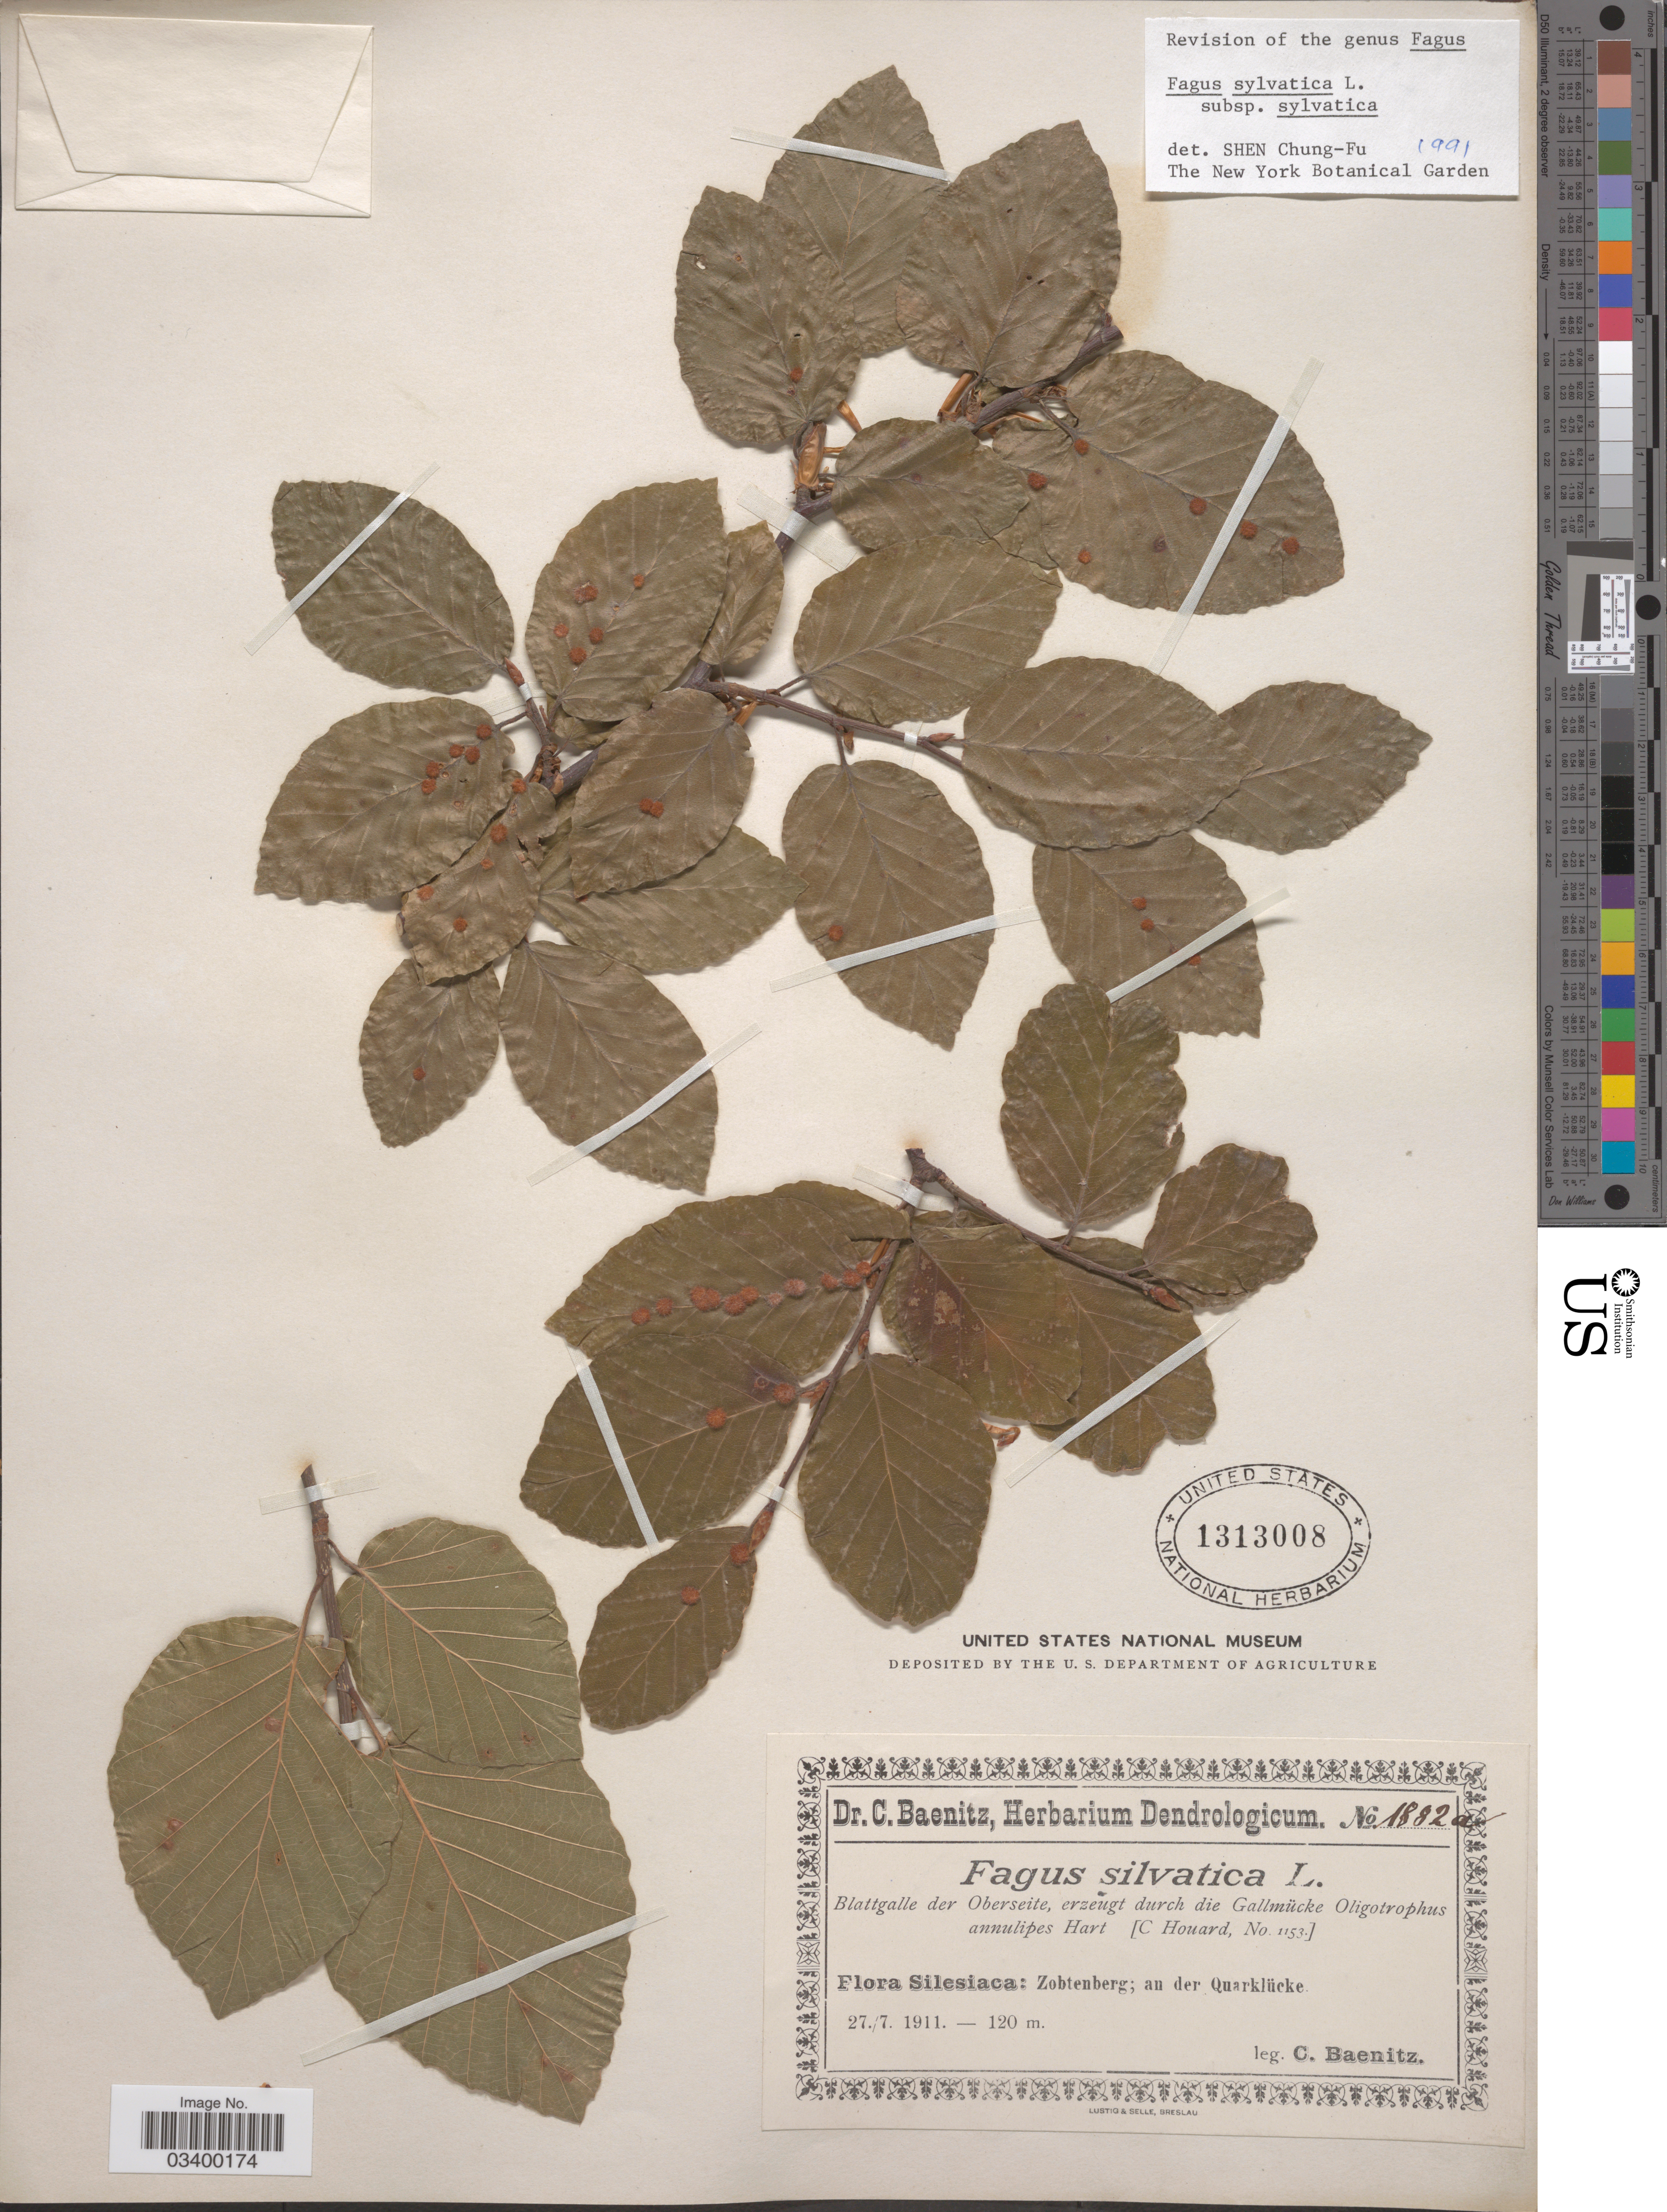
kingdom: Plantae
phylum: Tracheophyta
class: Magnoliopsida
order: Fagales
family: Fagaceae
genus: Fagus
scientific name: Fagus sylvatica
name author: L.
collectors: C. G. Baenitz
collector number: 1882a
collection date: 1911-07-27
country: Poland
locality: Silesiaca: Zobtenberg; an der Quarklücke.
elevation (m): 120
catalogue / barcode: US 1313008